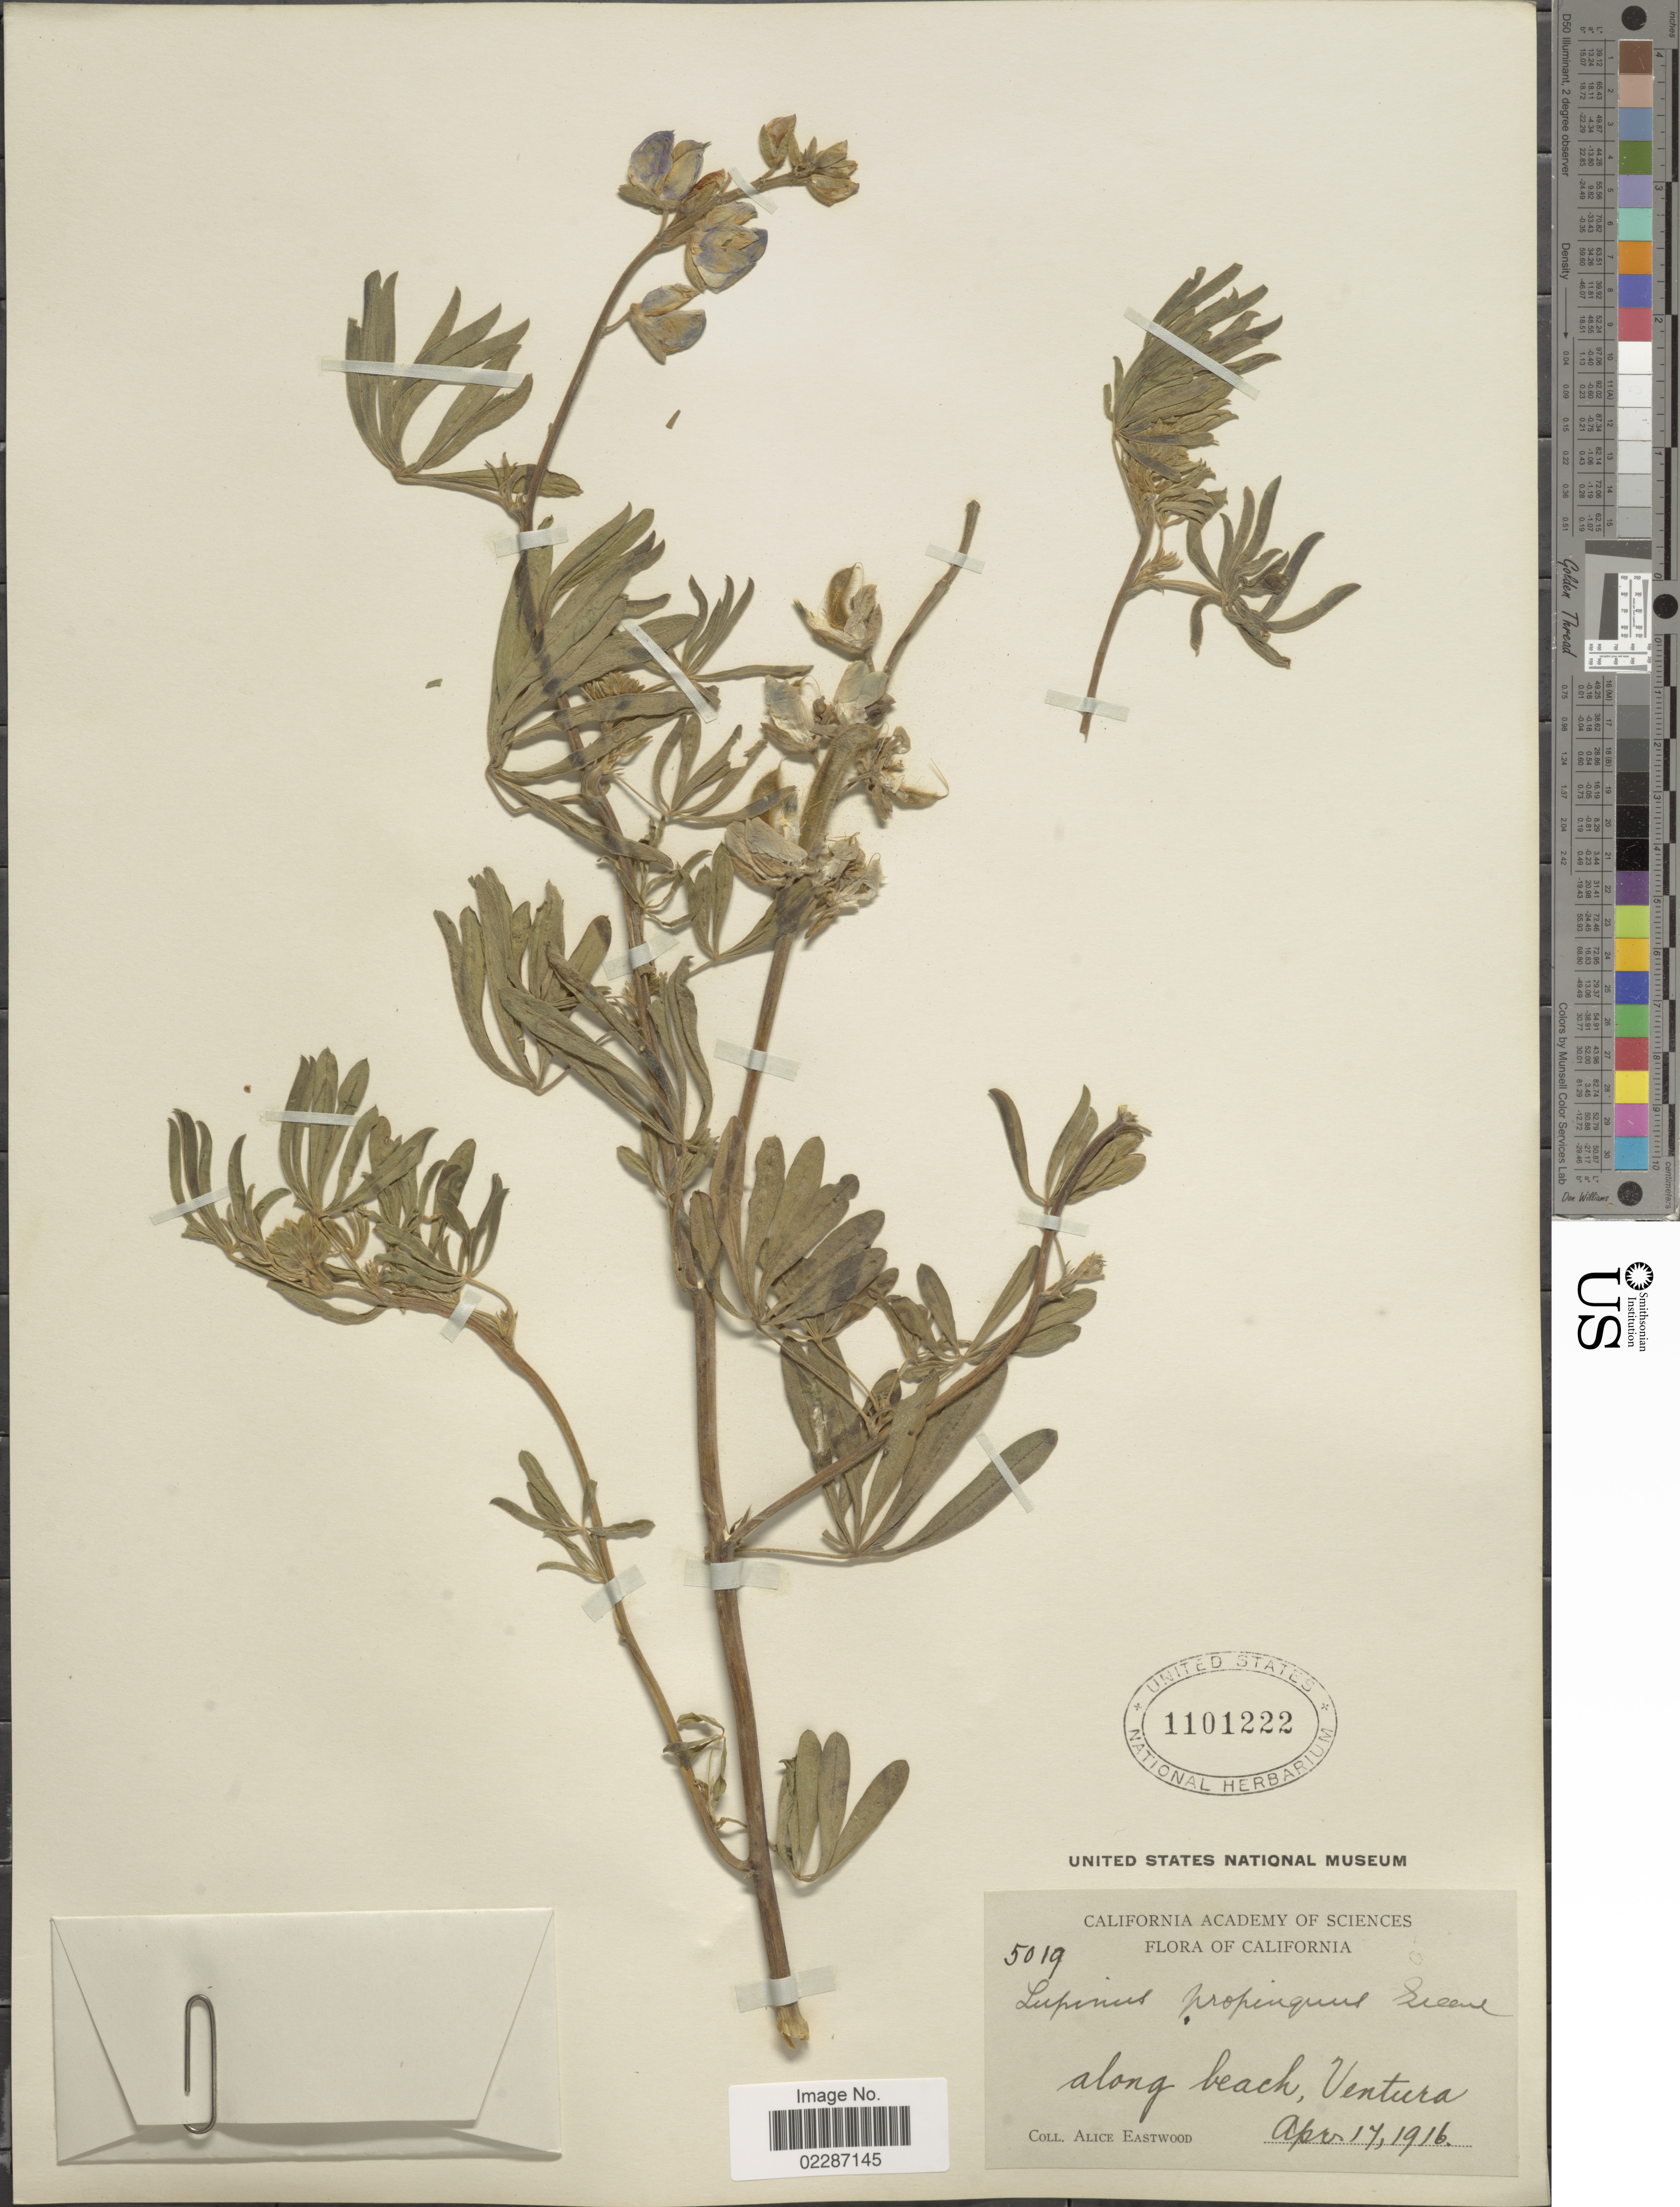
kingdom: Plantae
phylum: Tracheophyta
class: Magnoliopsida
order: Fabales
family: Fabaceae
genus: Lupinus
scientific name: Lupinus propinquus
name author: Greene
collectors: A. Eastwood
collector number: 5019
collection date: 1916-04-17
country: United States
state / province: California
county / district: Ventura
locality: Along beach, Ventura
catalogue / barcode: US 1101222